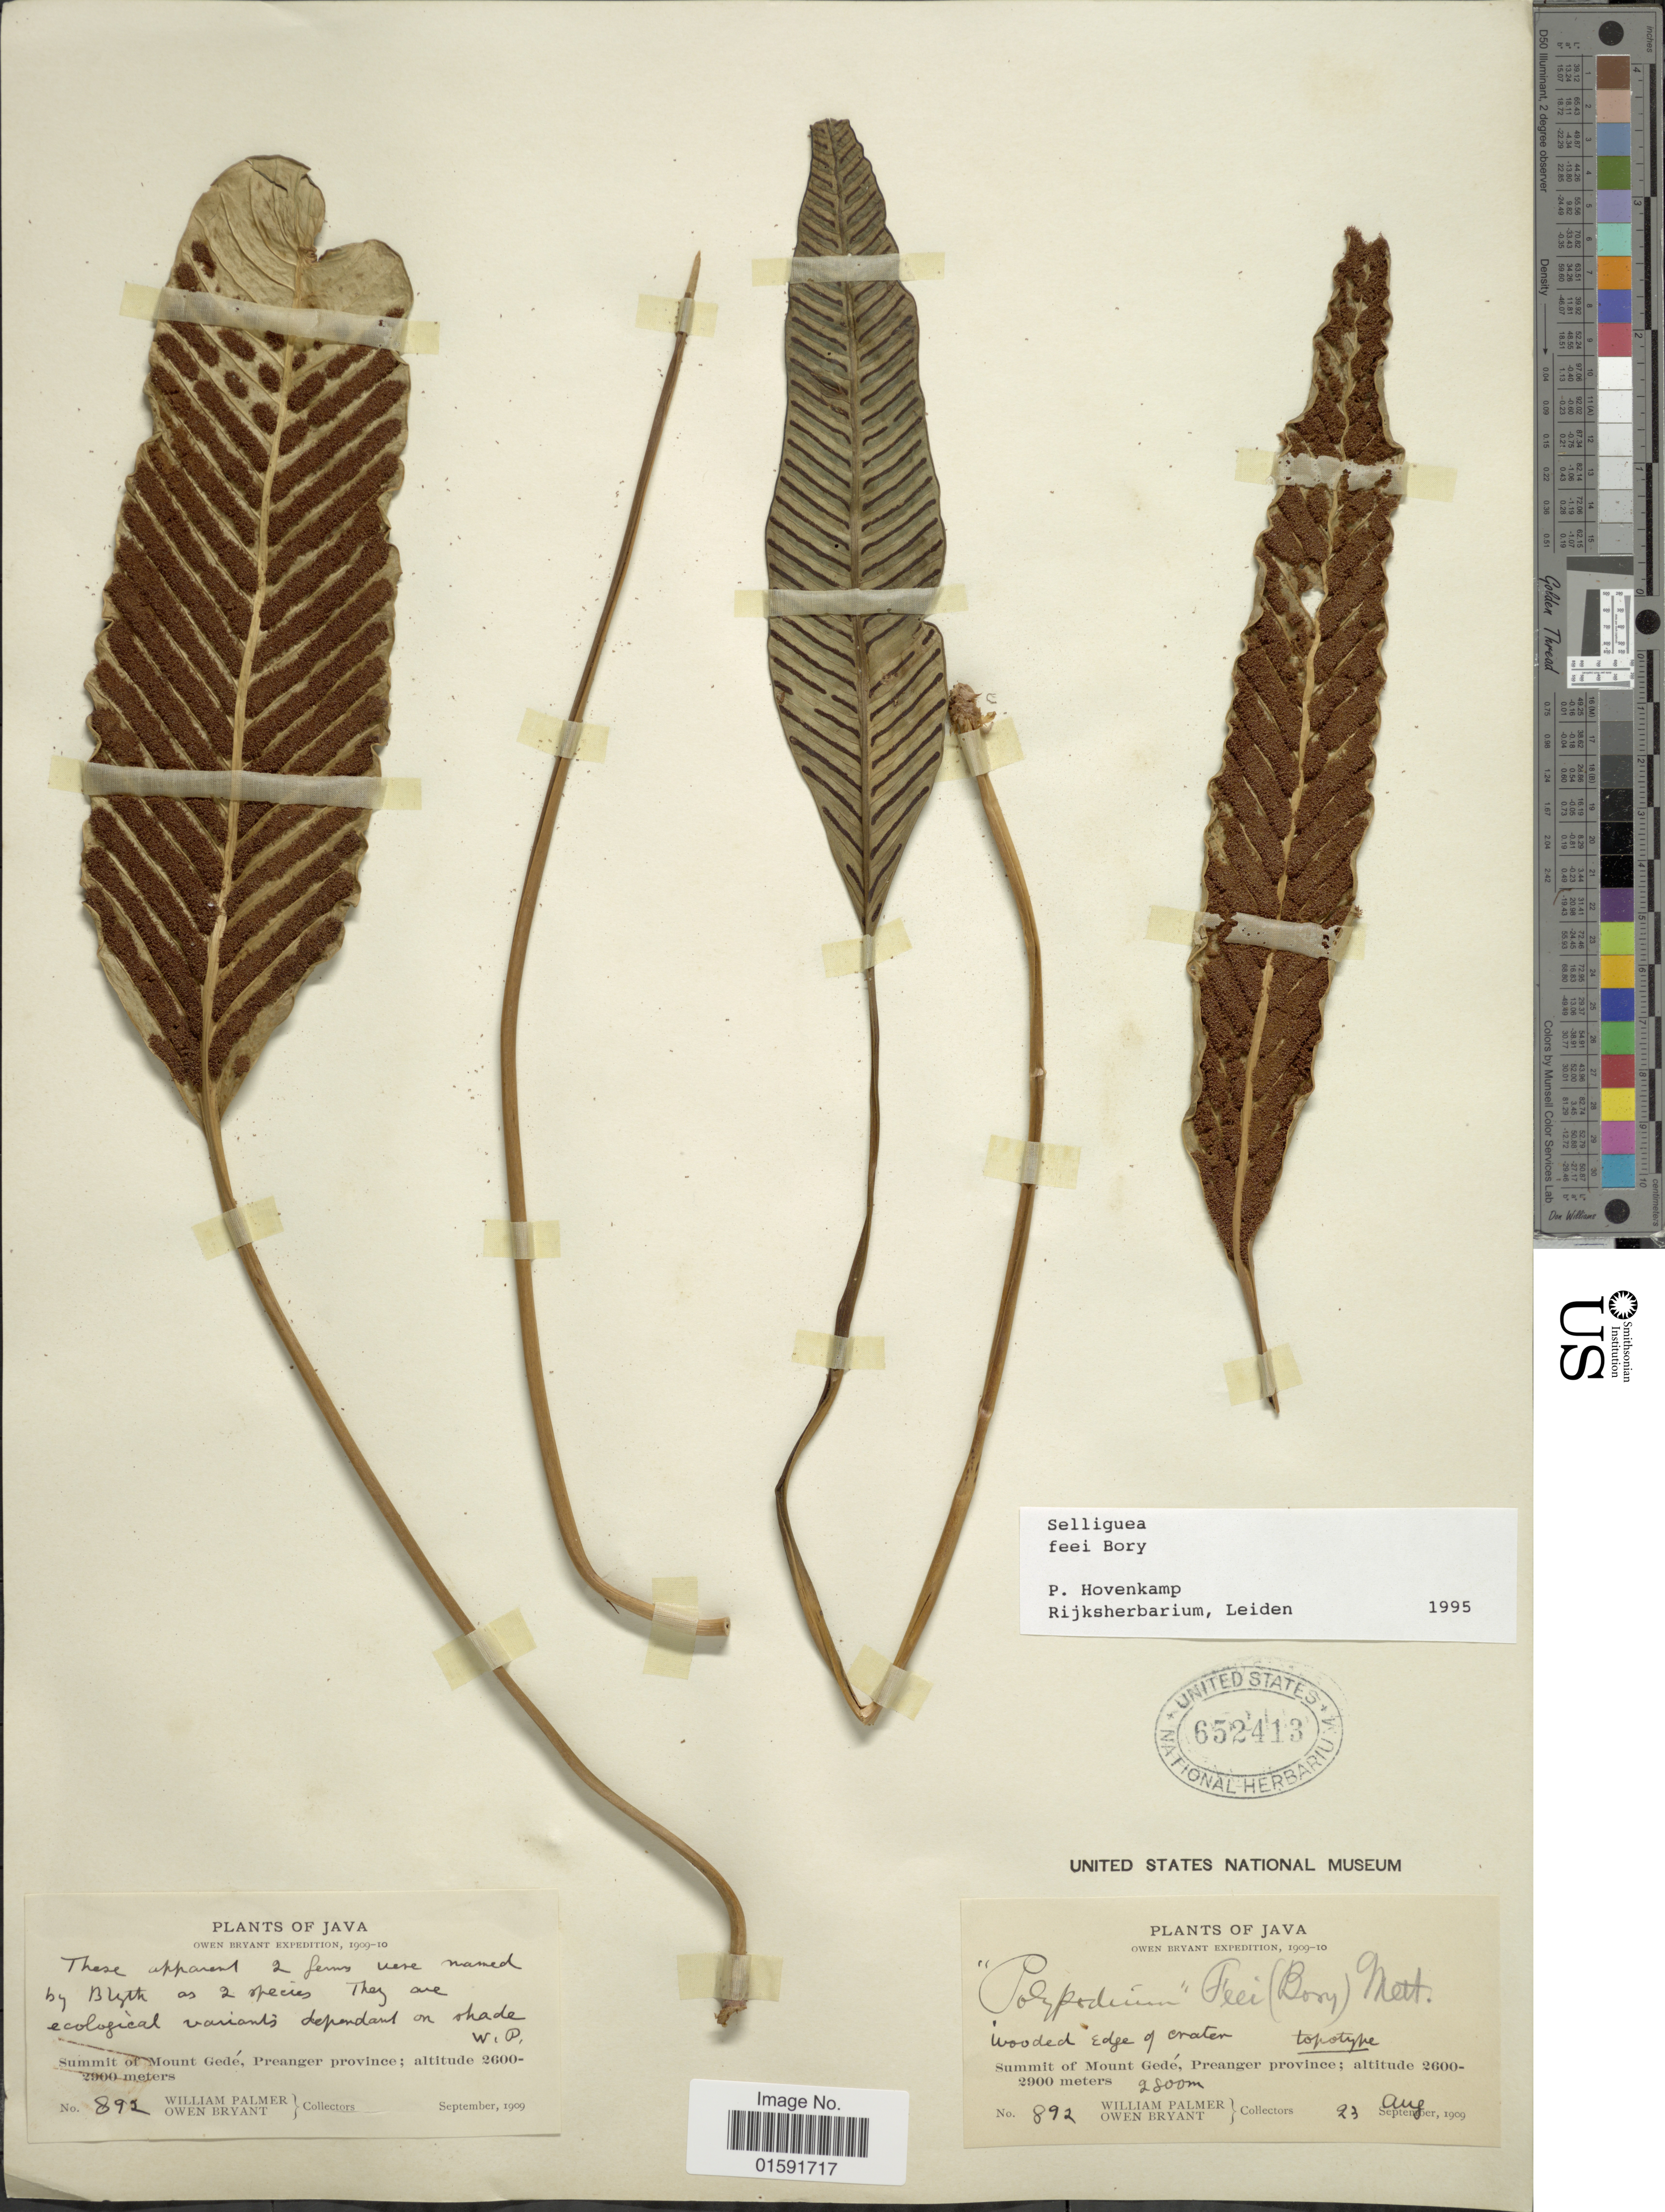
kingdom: Plantae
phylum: Tracheophyta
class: Polypodiopsida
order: Polypodiales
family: Polypodiaceae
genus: Selliguea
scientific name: Selliguea feei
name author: Bory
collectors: W. Palmer & O. Bryant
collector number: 892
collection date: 1909-08-23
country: Indonesia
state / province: Java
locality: Summit of Mount Gedé, Preanger Province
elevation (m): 2800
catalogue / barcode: US 652413